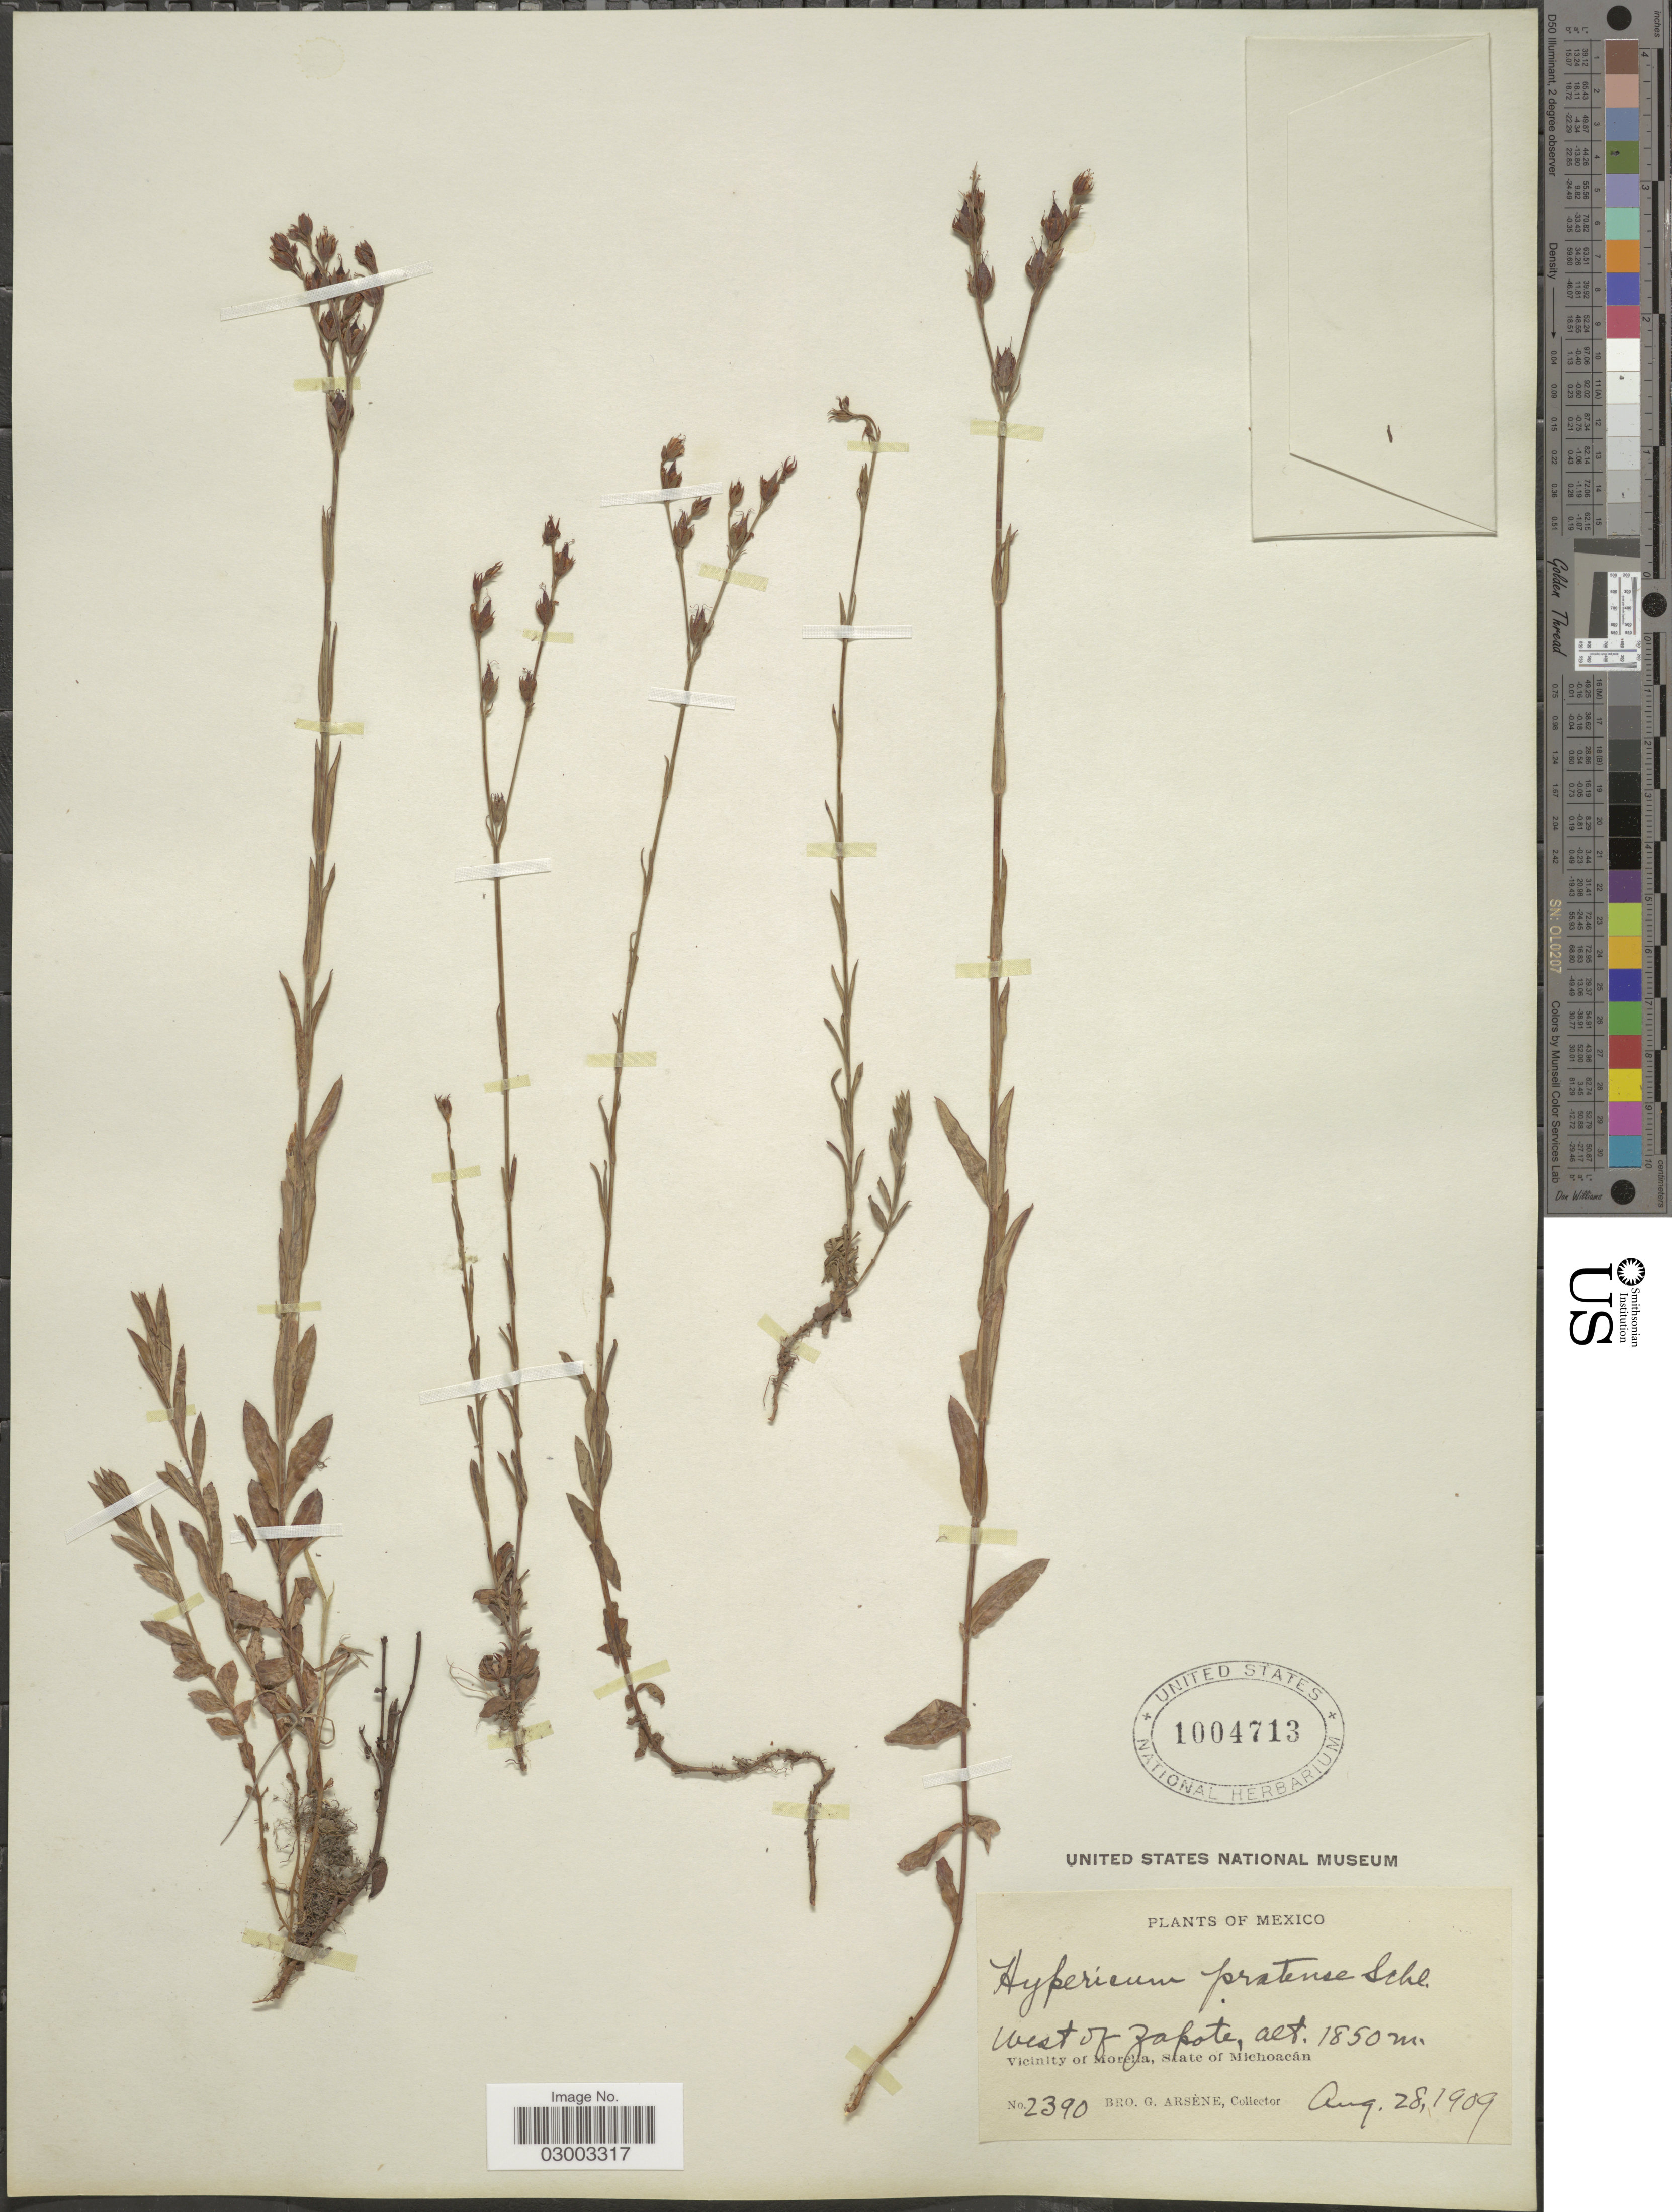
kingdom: Plantae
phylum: Tracheophyta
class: Magnoliopsida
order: Malpighiales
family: Hypericaceae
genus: Hypericum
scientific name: Hypericum pratense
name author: Schltdl. & Cham.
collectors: Bro. G. Arsène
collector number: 2390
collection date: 1909-08-28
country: Mexico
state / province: Michoacán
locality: West of Zapote. Vicinity of Morelia, State of Michoacan.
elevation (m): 1850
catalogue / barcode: US 1004713